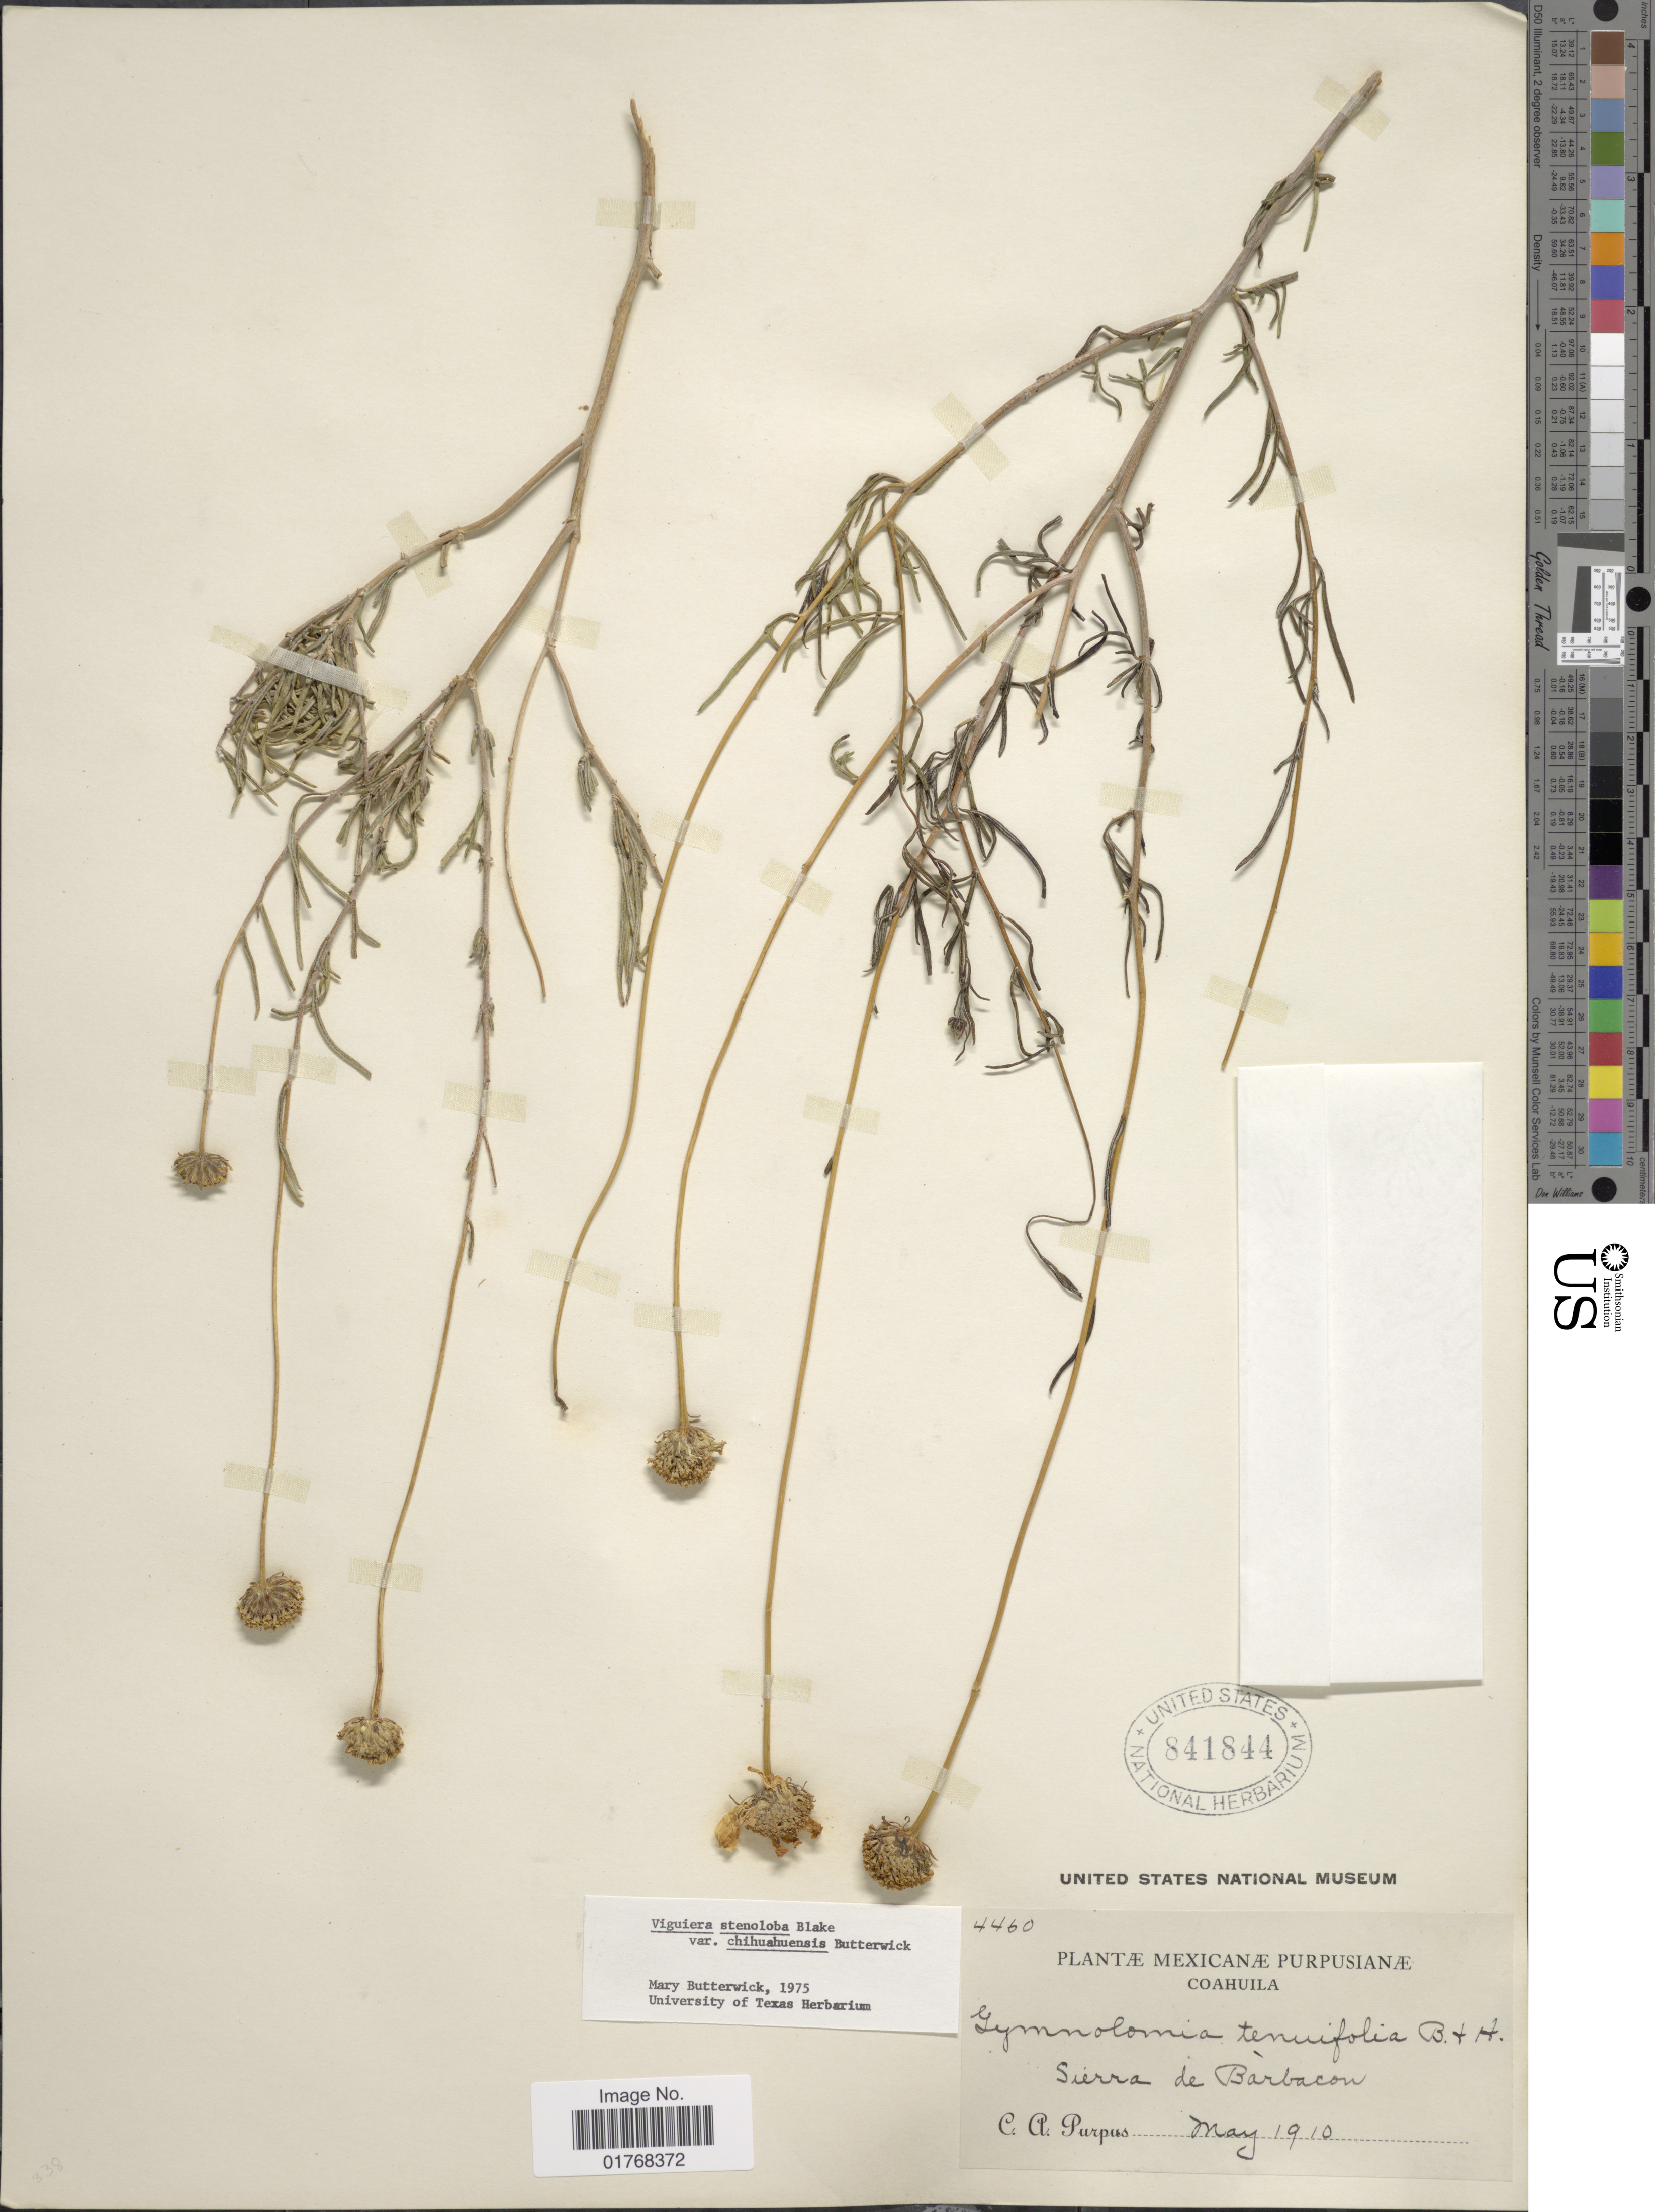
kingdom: Plantae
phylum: Tracheophyta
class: Magnoliopsida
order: Asterales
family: Asteraceae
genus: Viguiera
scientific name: Viguiera stenoloba var. chihuahuensis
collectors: C. A. Purpus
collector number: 4460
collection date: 1910-05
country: Mexico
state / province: Coahuila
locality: Sierra de Barbacon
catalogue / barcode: US 841844